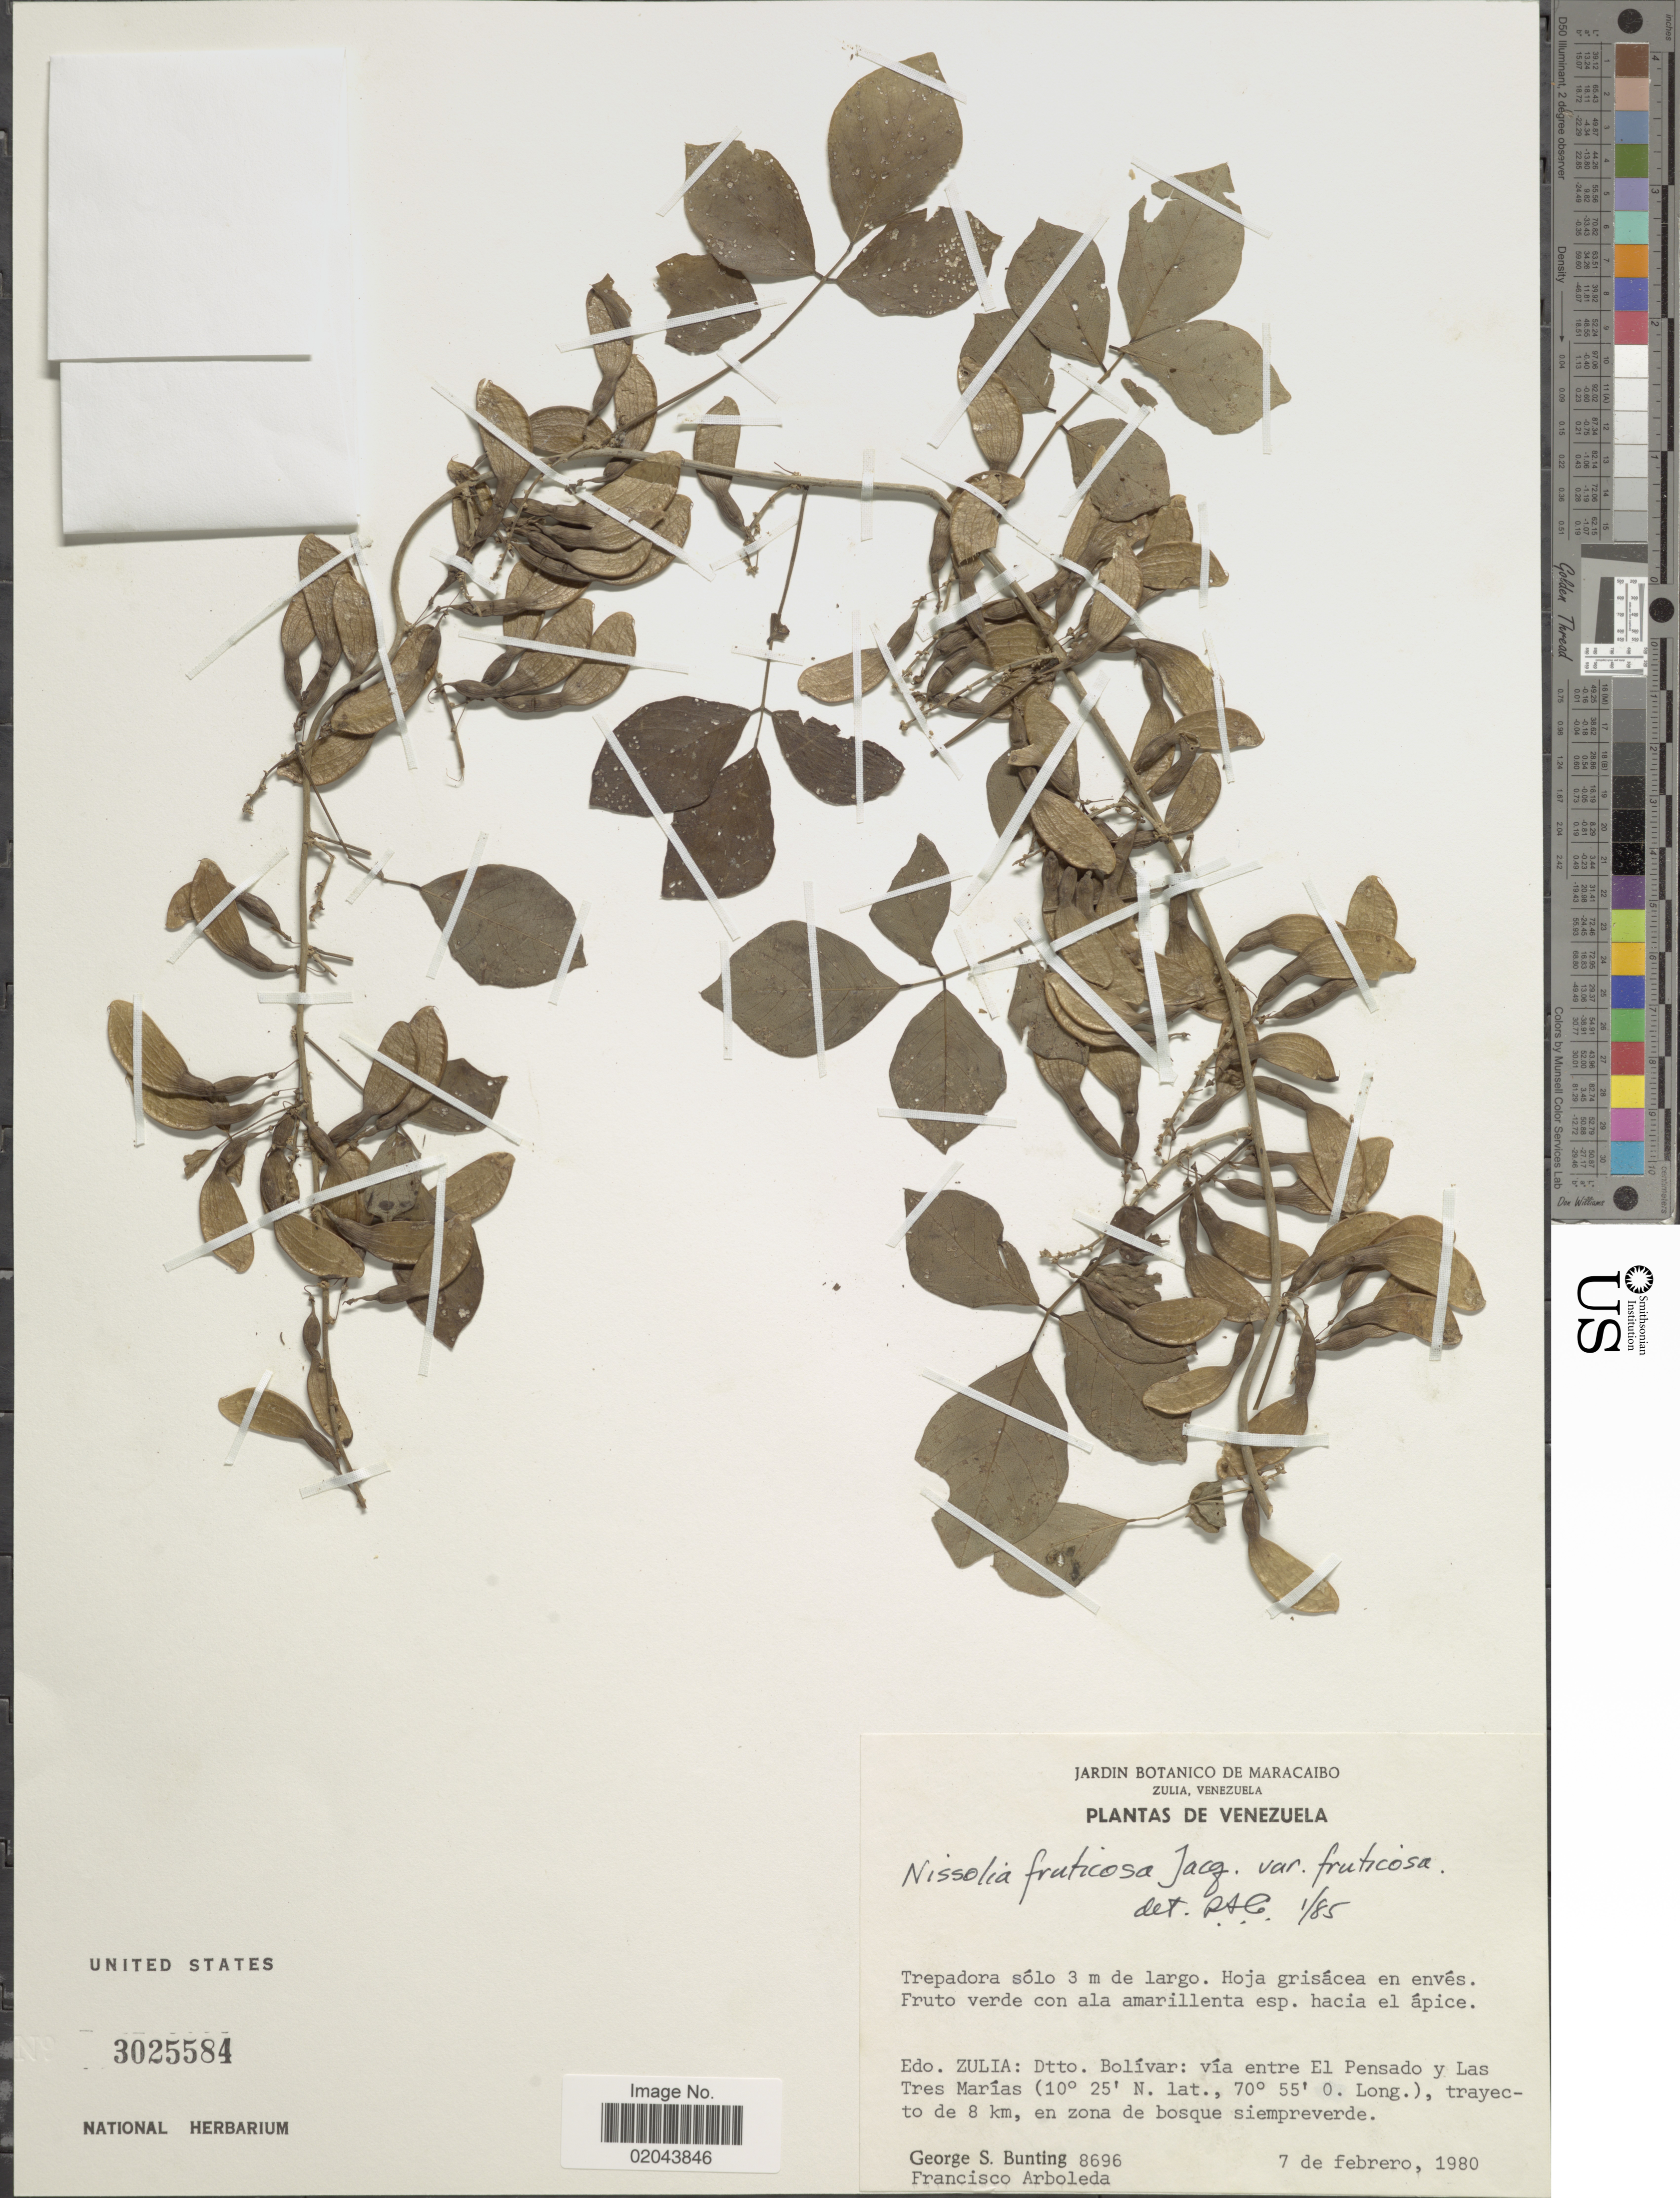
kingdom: Plantae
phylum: Tracheophyta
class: Magnoliopsida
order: Fabales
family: Fabaceae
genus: Nissolia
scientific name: Nissolia fruticosa var. fruticosa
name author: Jacq.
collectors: G. S. Bunting & F. Arboleda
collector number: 8696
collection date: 1980-02-07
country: Venezuela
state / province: Zulia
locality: Dtto. Bolivar: via entre El Pensado y Las Tres Marias, trayecto de 8 km, en zona de bosque siempreverde.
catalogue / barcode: US 3025584